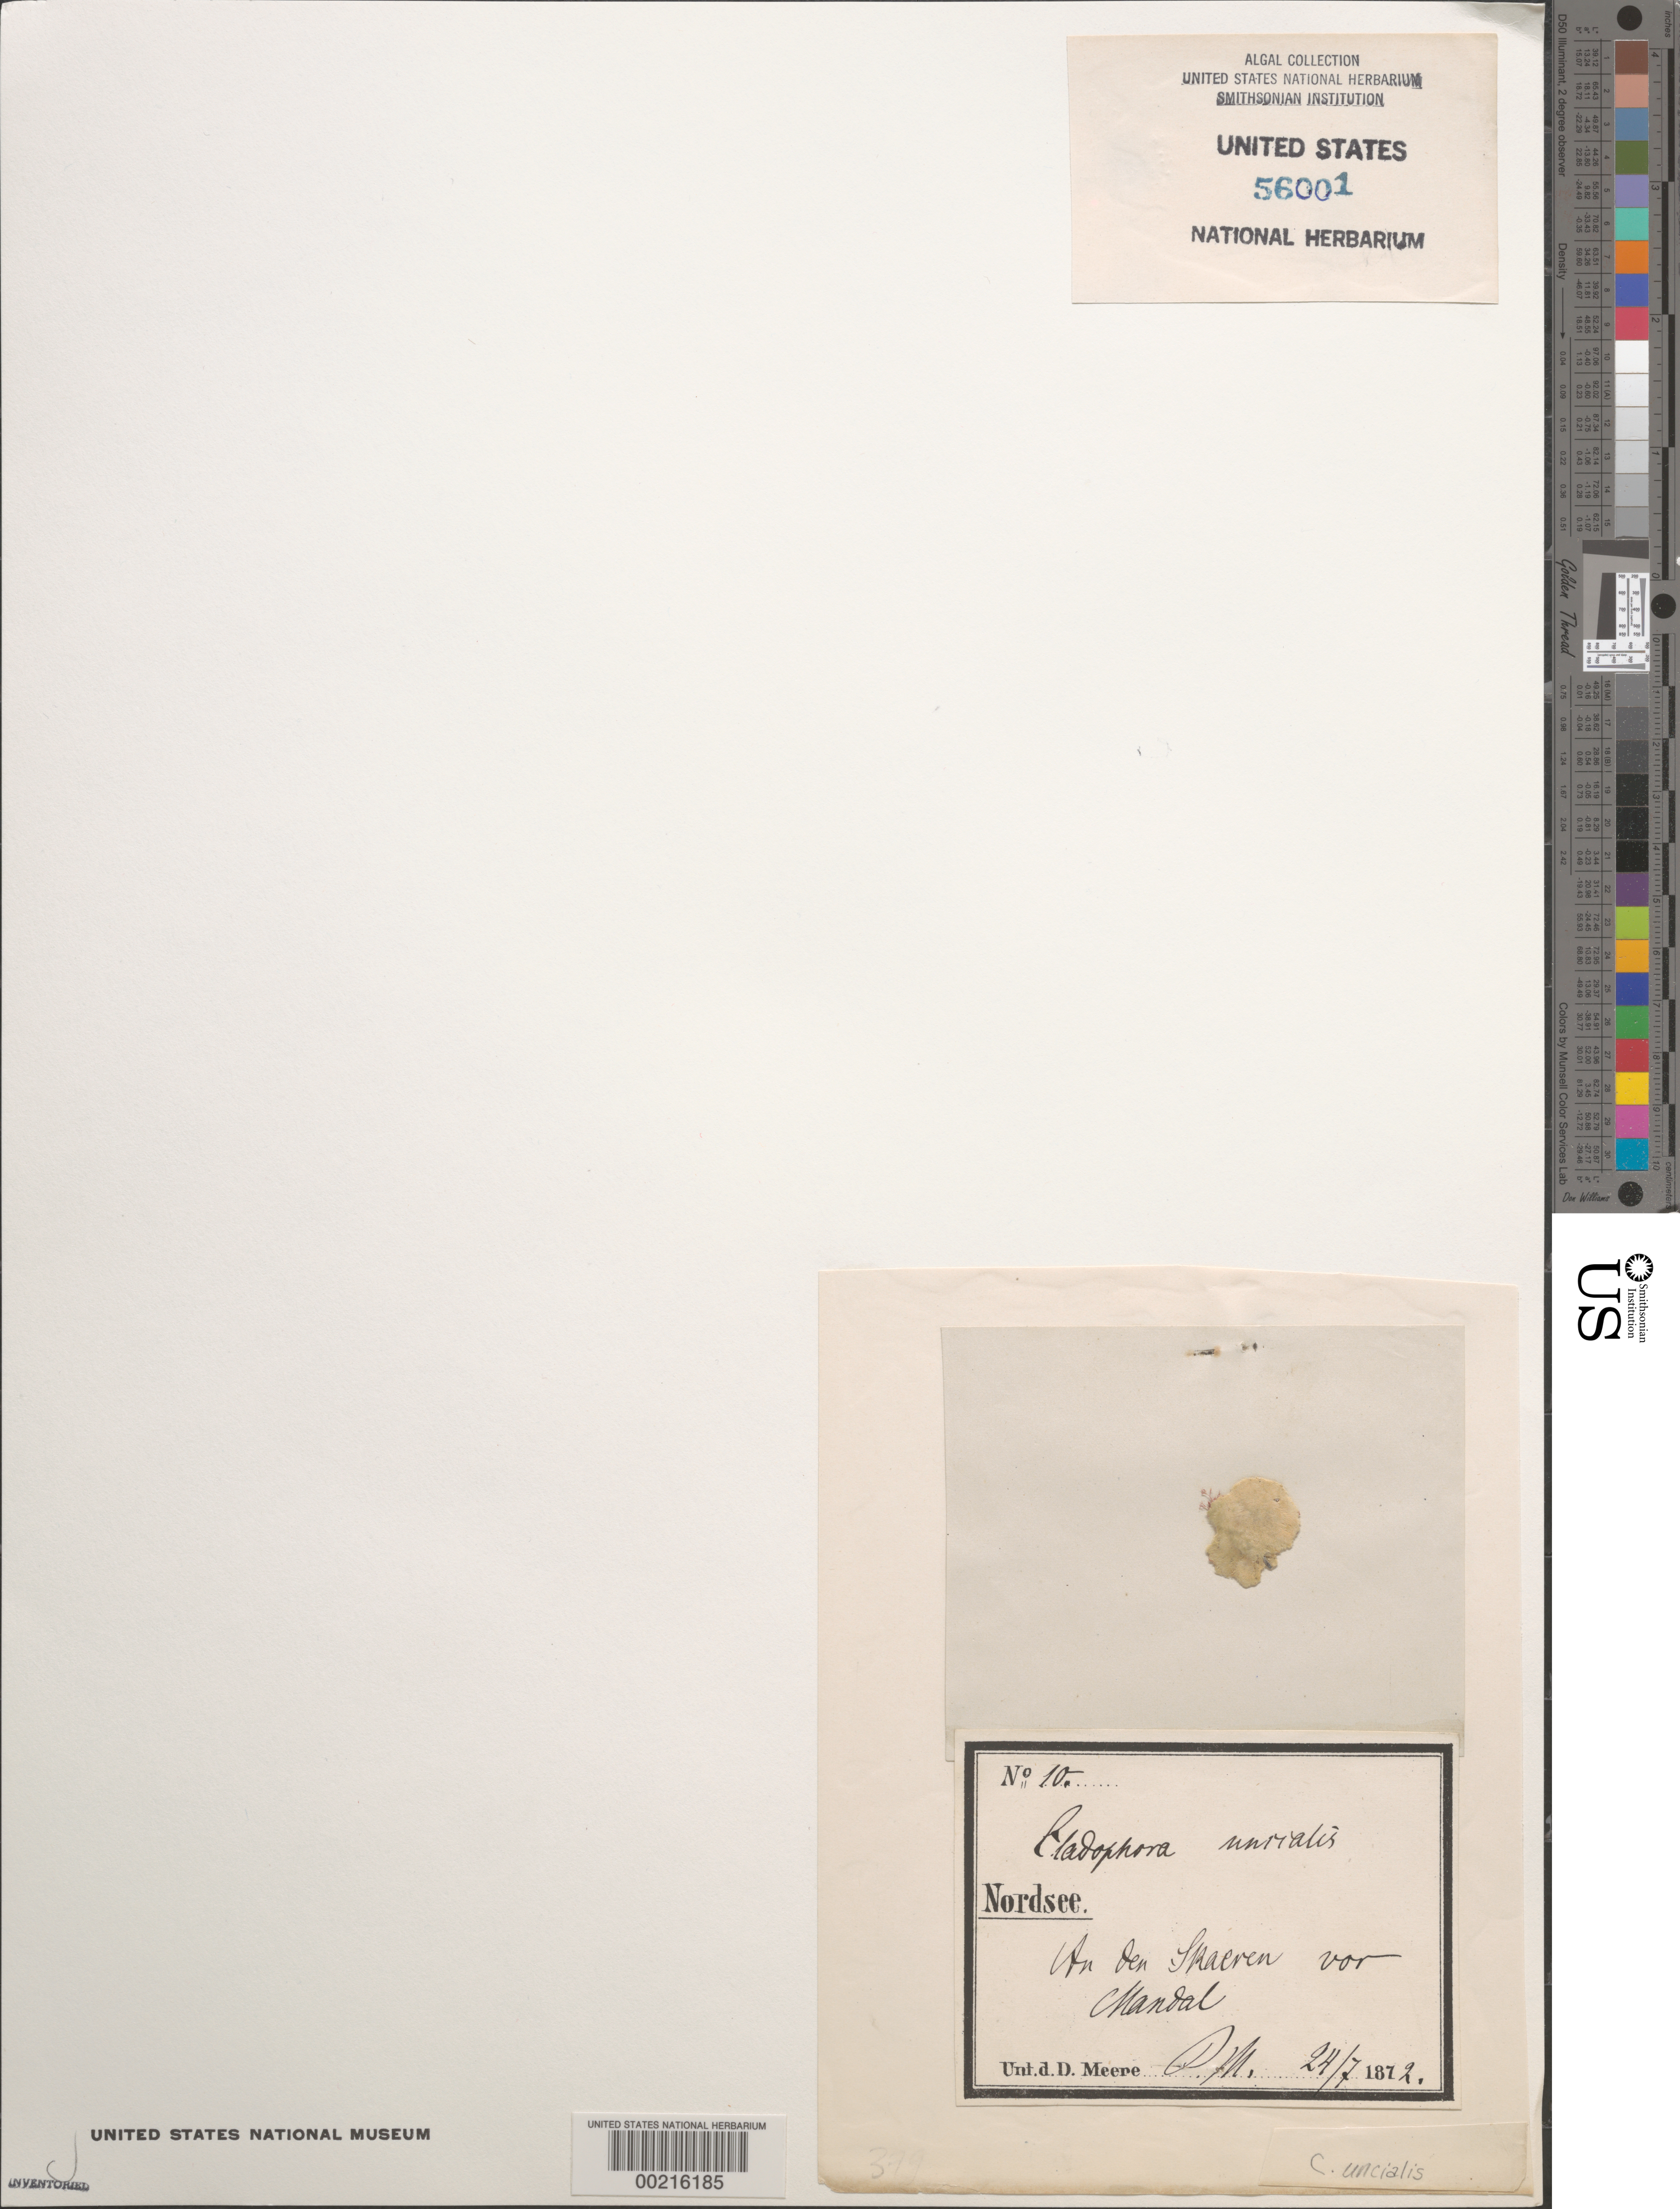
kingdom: Plantae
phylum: Chlorophyta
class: Ulvophyceae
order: Ulotrichales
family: Ulotrichaceae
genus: Spongomorpha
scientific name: Spongomorpha aeruginosa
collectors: D. Meere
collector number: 10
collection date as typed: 24 Jul 1872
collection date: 1872-07-24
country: Norway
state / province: Vest-Agder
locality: North Sea (Nordsee), Mandal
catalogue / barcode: US 56001